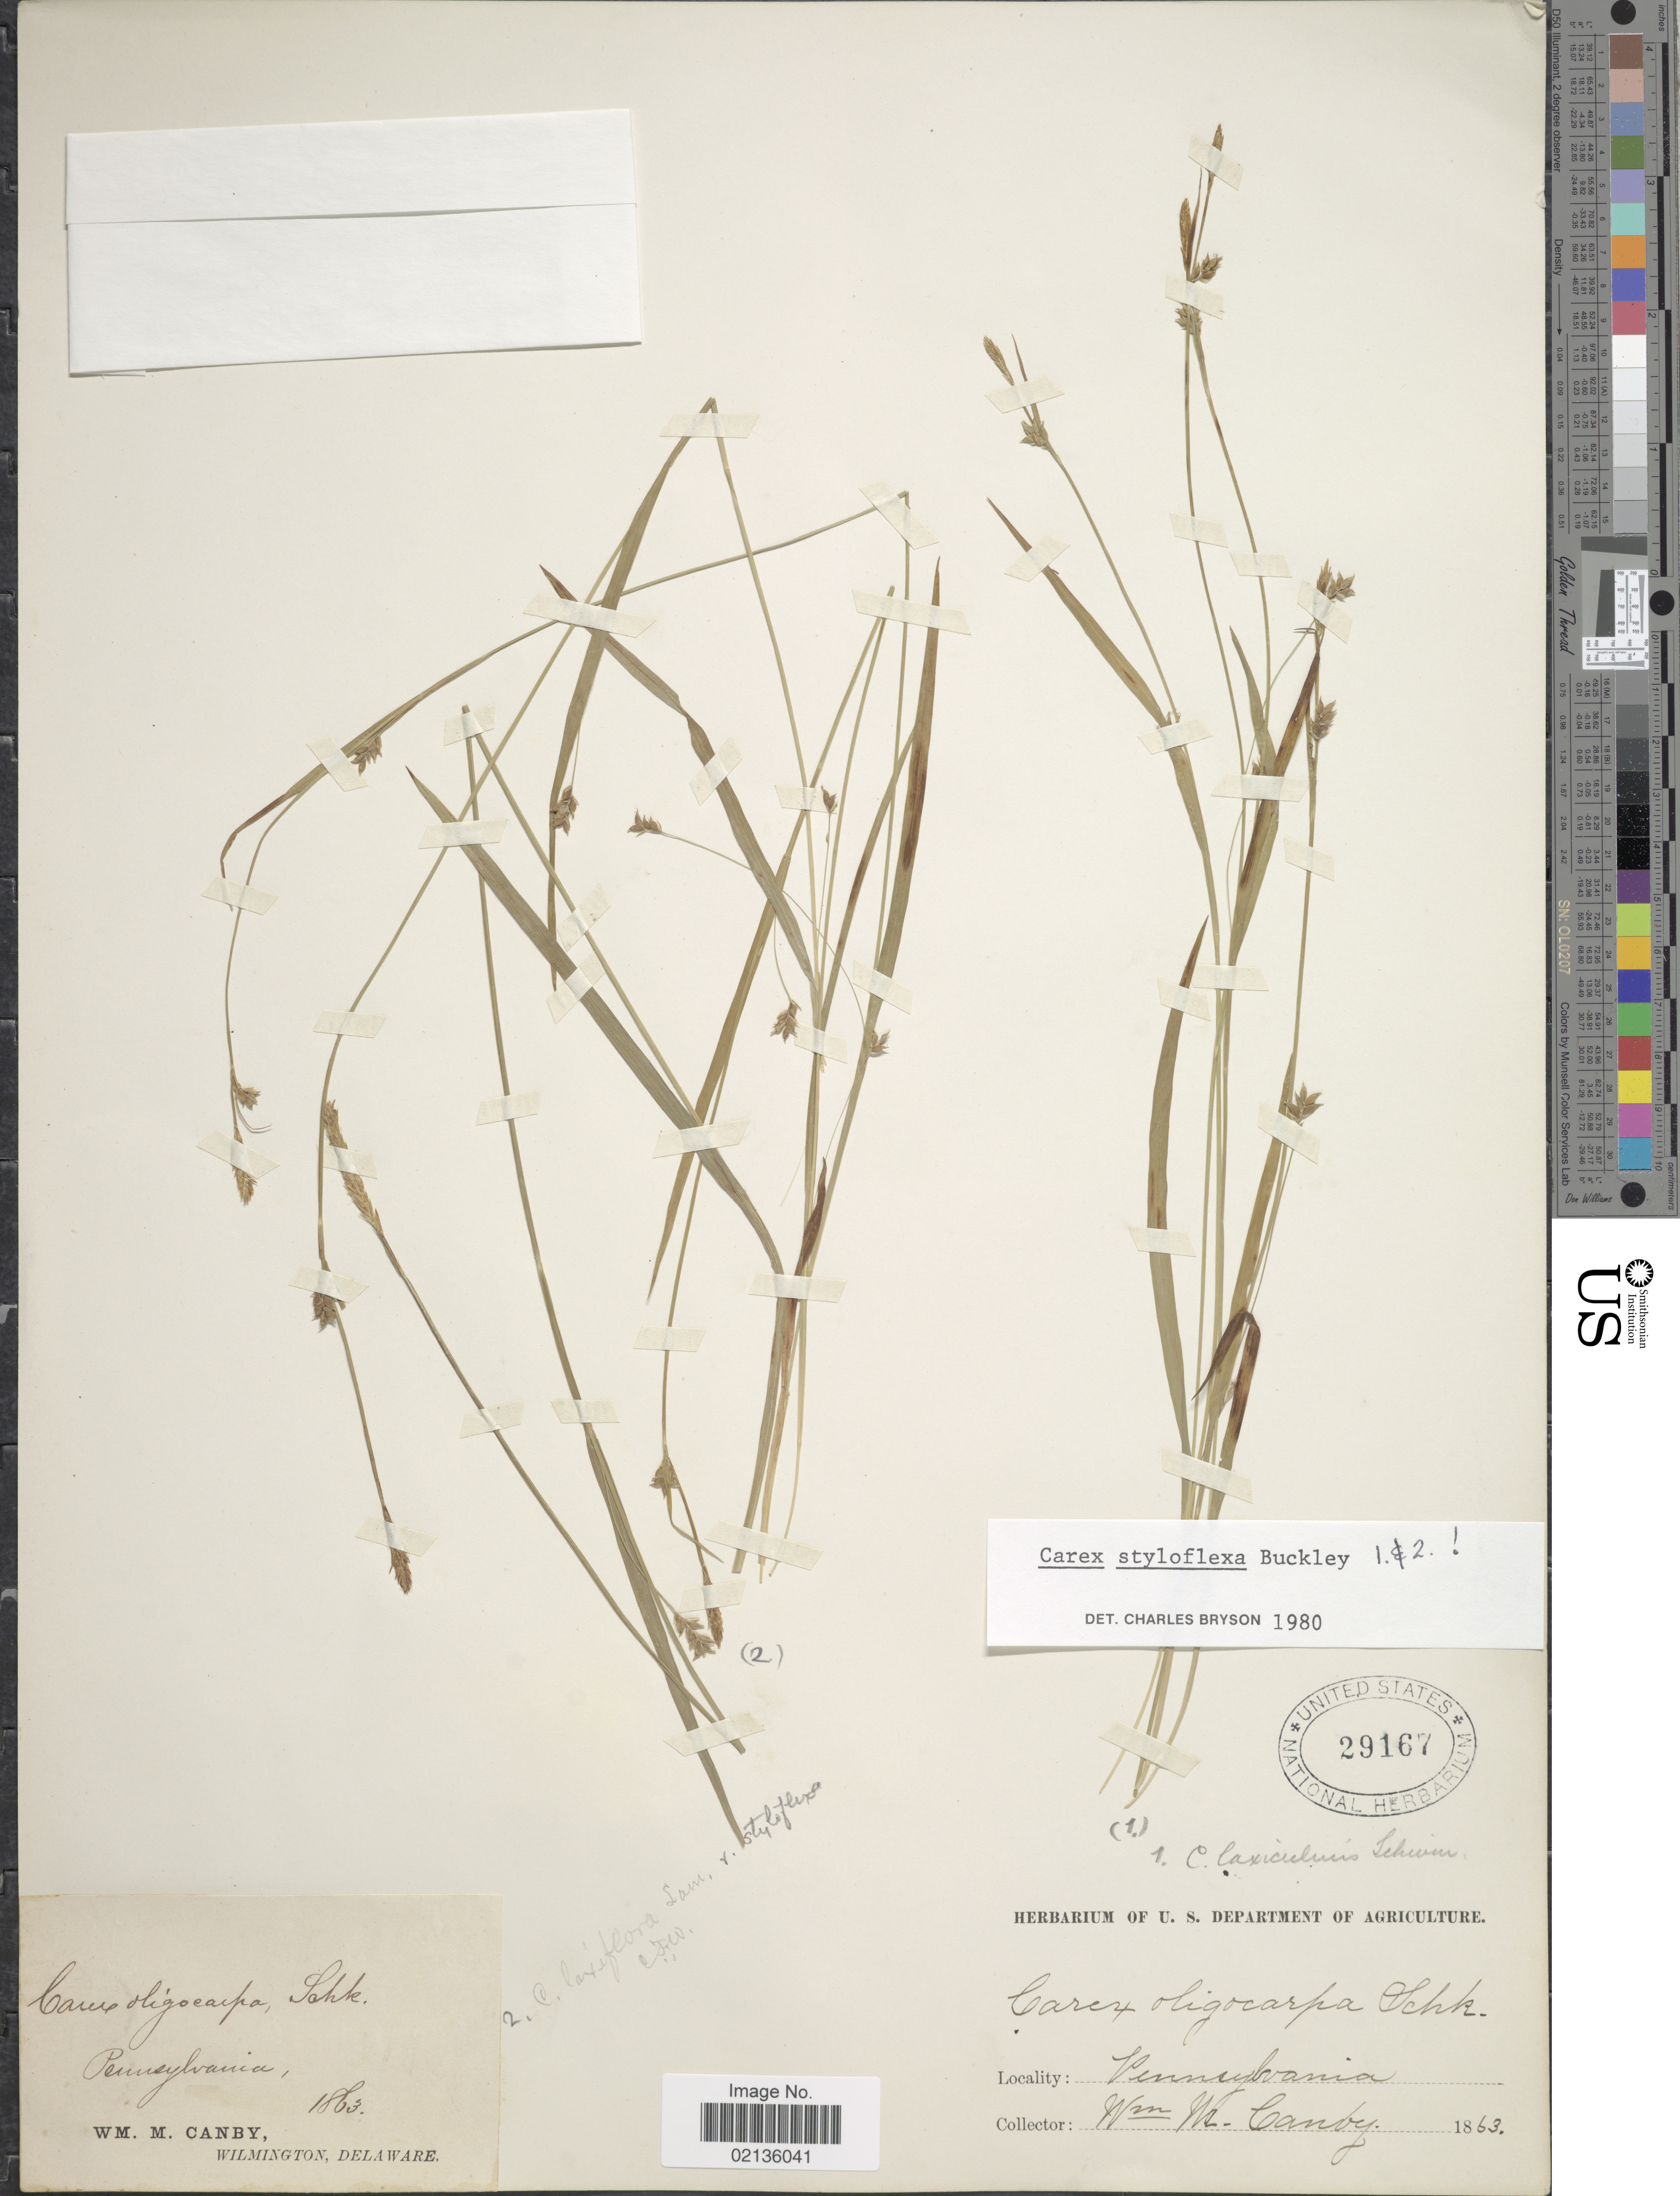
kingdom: Plantae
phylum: Tracheophyta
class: Liliopsida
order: Poales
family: Cyperaceae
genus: Carex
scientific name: Carex styloflexa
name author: Buckley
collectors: W. M. Canby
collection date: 1863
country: United States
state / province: Pennsylvania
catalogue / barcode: US 29167